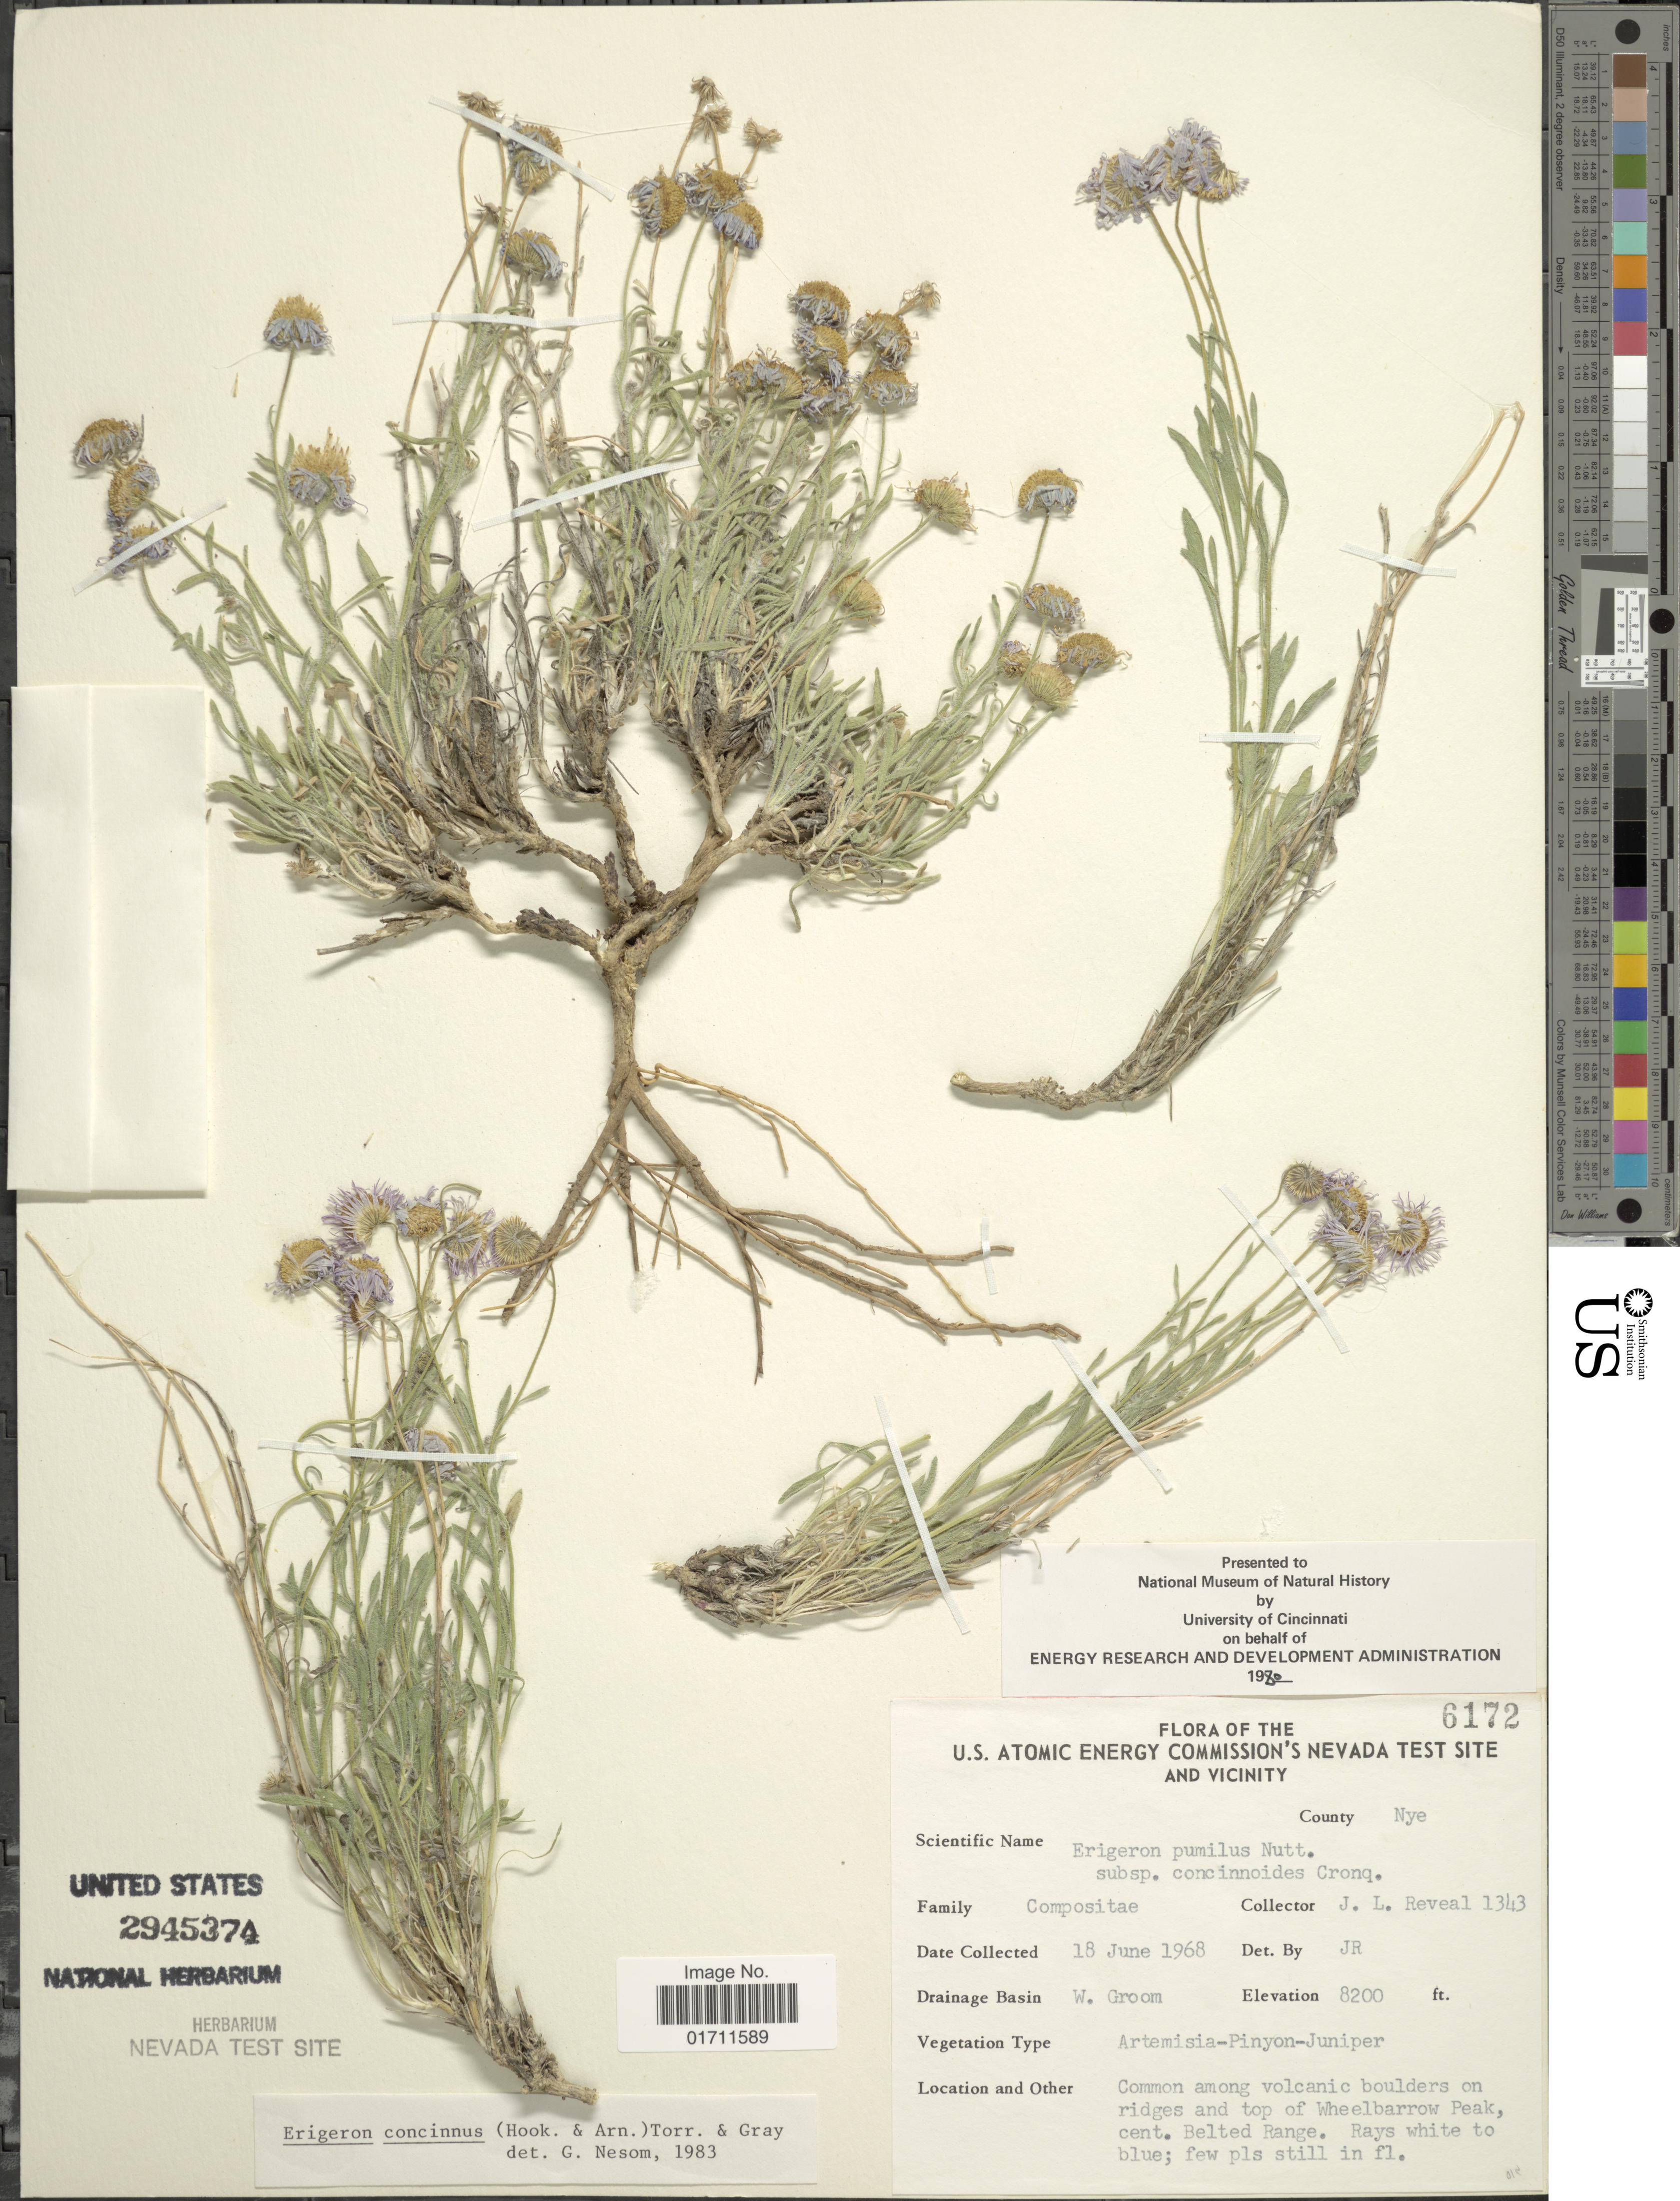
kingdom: Plantae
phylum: Tracheophyta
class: Magnoliopsida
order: Asterales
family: Asteraceae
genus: Erigeron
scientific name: Erigeron concinnus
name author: (Hook. & Arn.) Torr. & A. Gray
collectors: J. L. Reveal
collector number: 1343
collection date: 1968-06-18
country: United States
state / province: Nevada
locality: U.S. Atomic Energy Commisson's Nevada Test Site and Vicinity, County Nye, Drainage Basin W. Groom, Common among volcanic boulders on ridges an top of Wheelbarrow peak, cent. Belted Range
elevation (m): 2499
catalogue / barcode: US 2945374